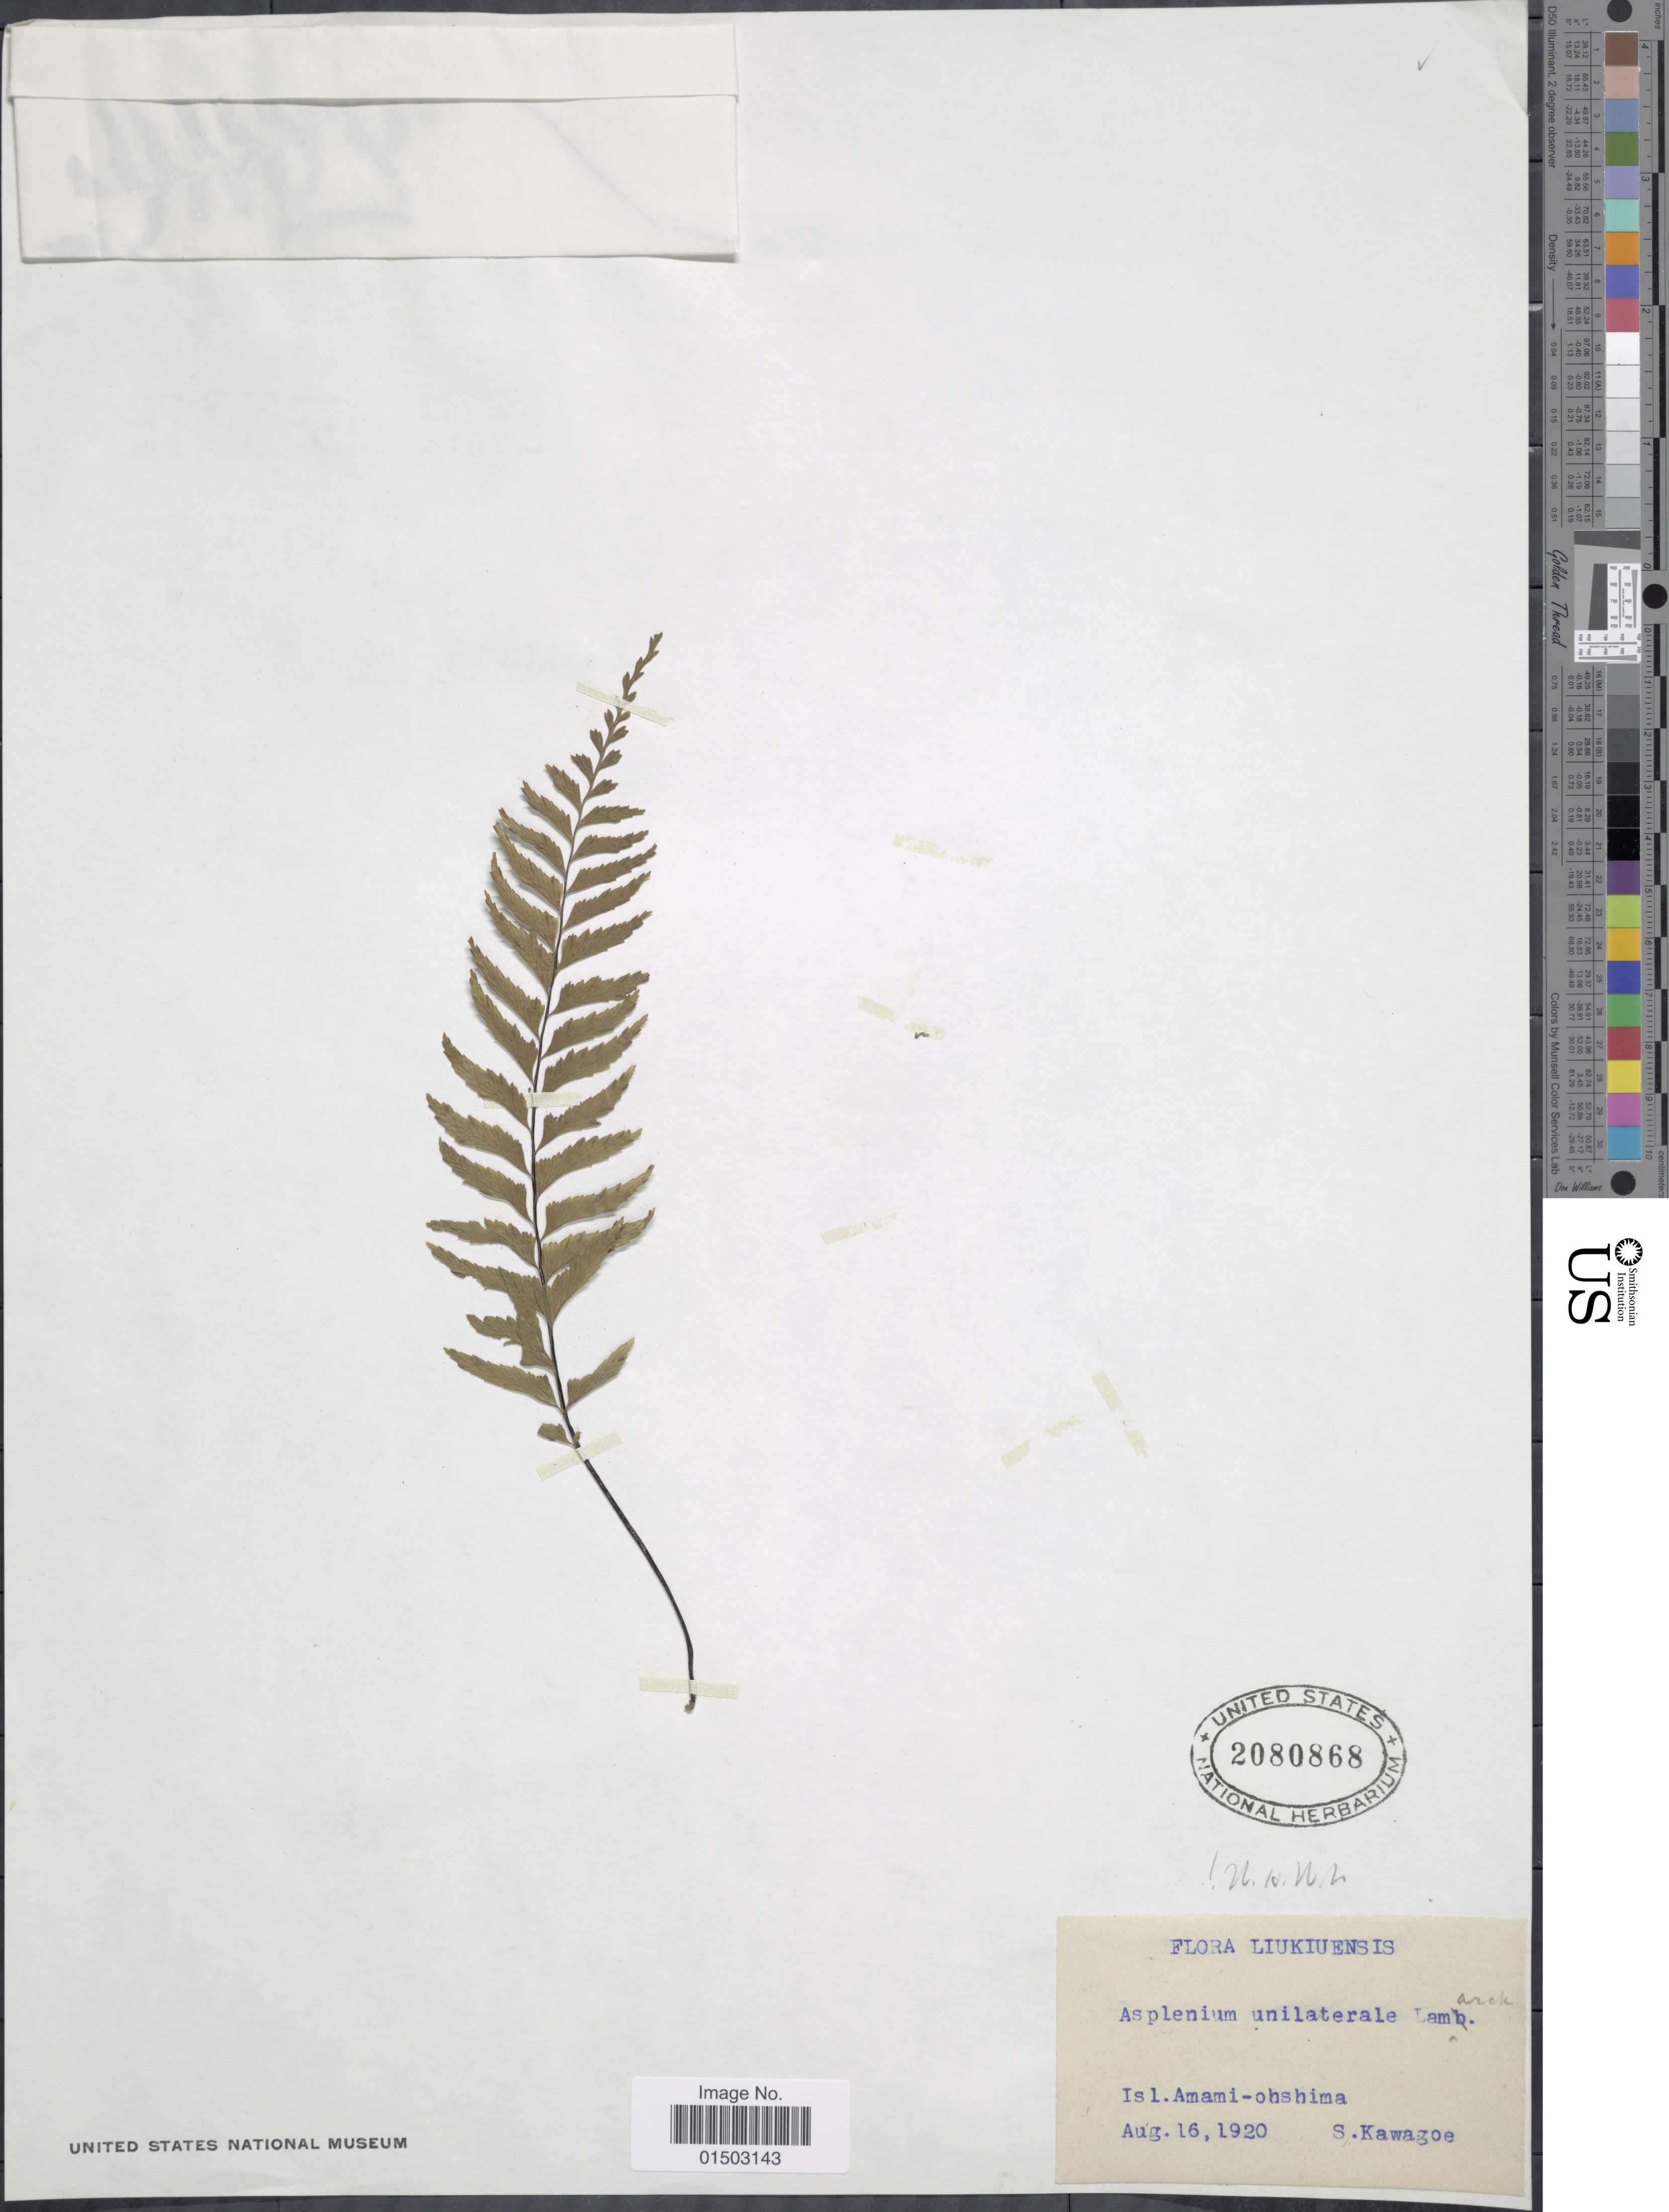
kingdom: Plantae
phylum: Tracheophyta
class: Polypodiopsida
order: Polypodiales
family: Aspleniaceae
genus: Hymenasplenium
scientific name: Hymenasplenium unilaterale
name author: (Lam.) Hayata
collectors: S. Kawagoe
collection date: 1920-08-16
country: Japan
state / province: Okinawa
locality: Isl. Amami-ohshima. Liukiuensis.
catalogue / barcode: US 2080868